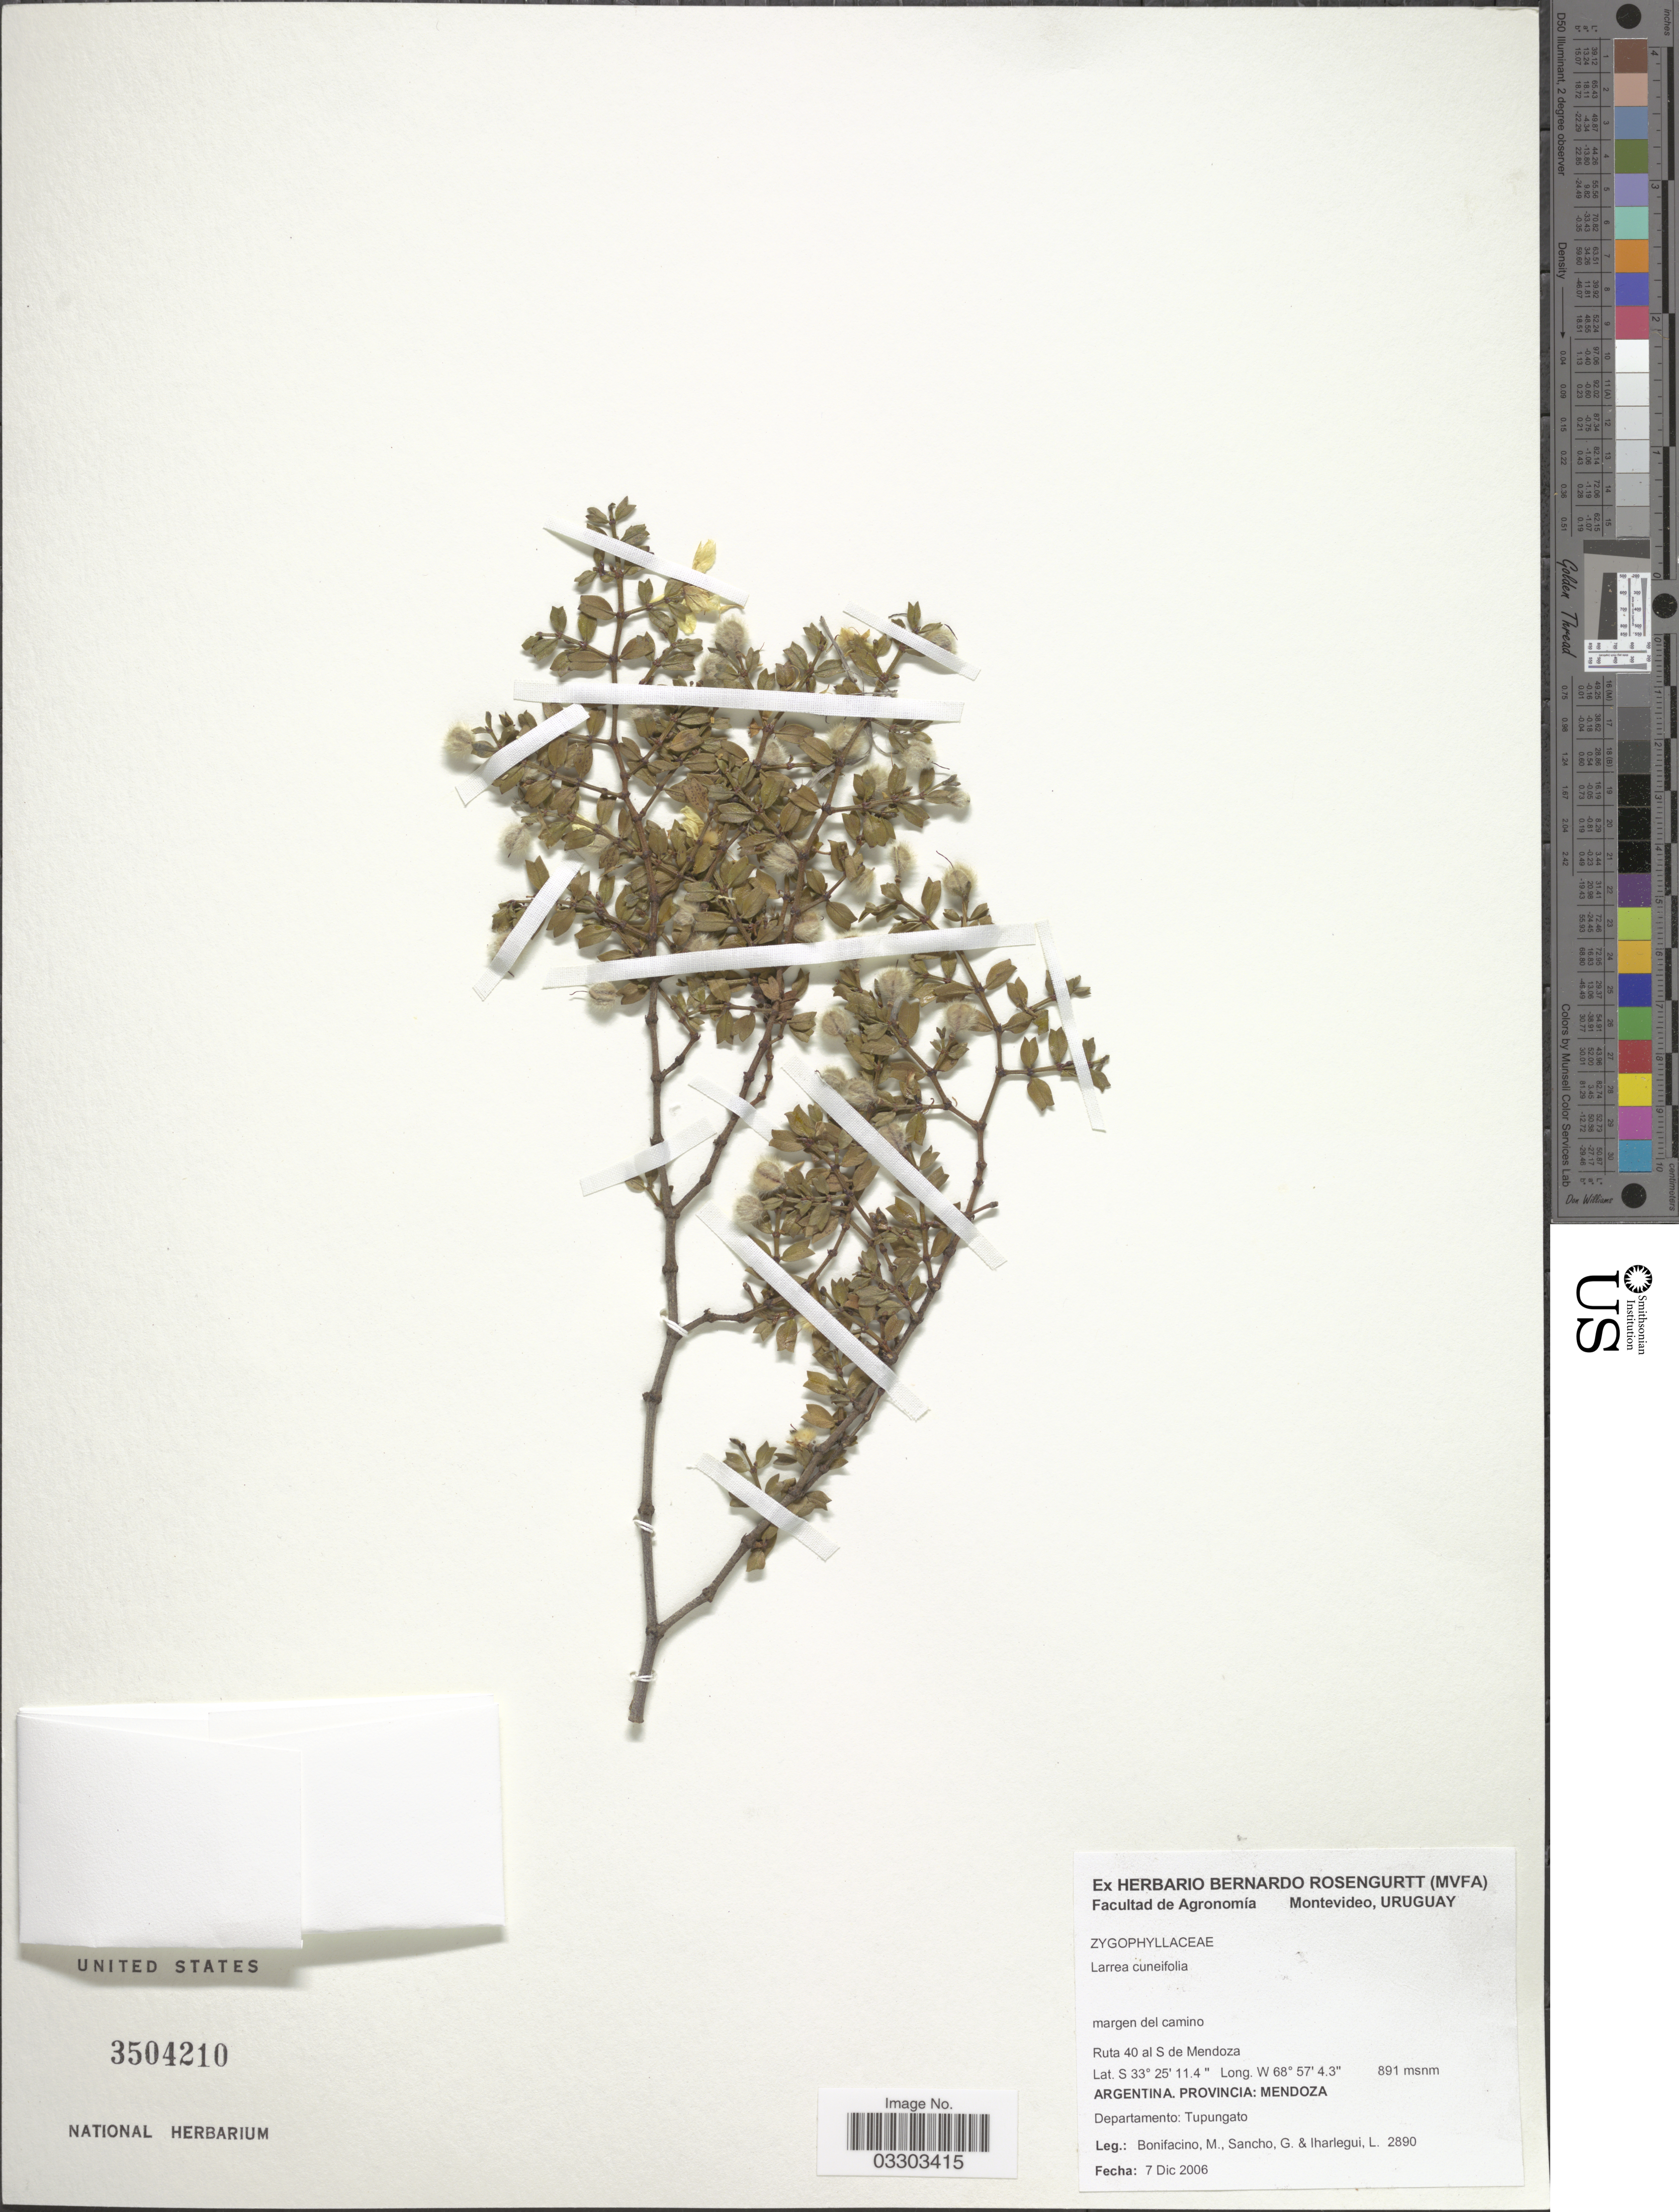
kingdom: Plantae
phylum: Tracheophyta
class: Magnoliopsida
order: Zygophyllales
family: Zygophyllaceae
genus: Larrea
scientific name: Larrea cuneifolia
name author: Cav.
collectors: M. Bonifacino, G. Sancho & L. Iharlegui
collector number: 2890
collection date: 2006-12-07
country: Argentina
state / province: Mendoza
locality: Ruta 40 al S de Mendoza. Departamento Tupungato.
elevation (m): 891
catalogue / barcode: US 3504210